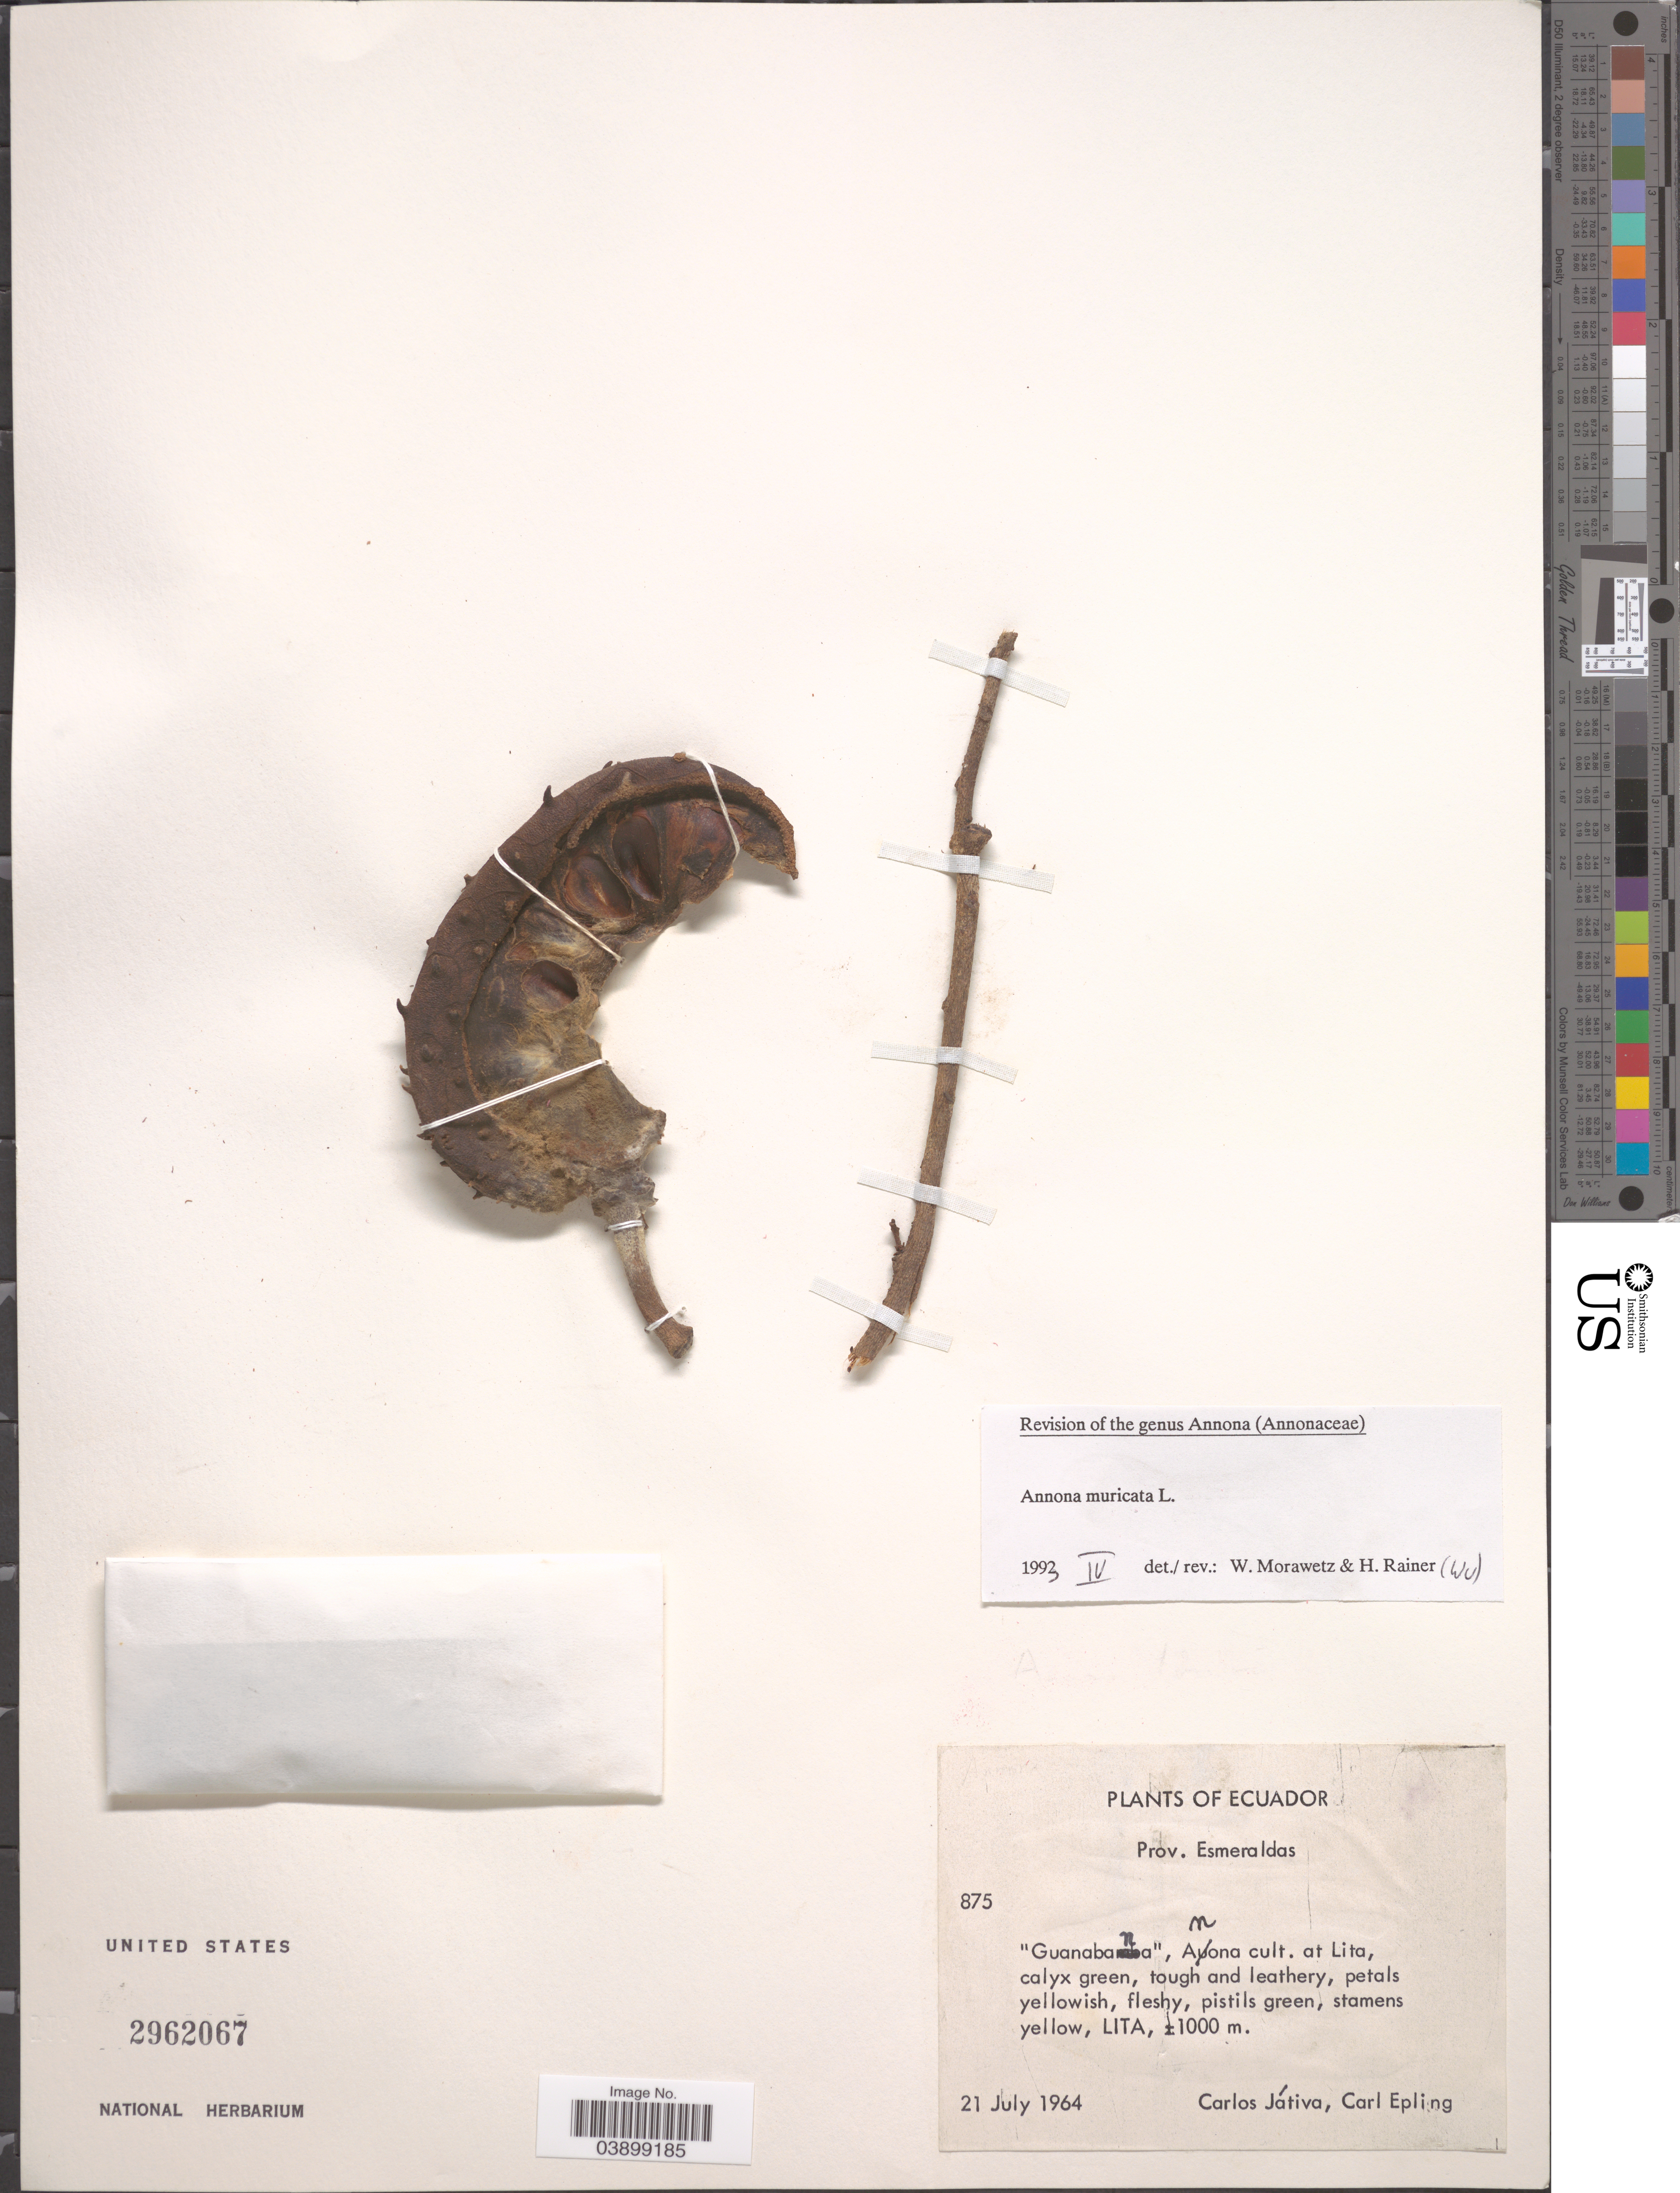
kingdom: Plantae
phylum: Tracheophyta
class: Magnoliopsida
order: Magnoliales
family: Annonaceae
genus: Annona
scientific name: Annona muricata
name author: L.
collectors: C. D. Játiva & C. C. Epling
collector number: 875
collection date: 1964-07-21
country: Ecuador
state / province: Esmeraldas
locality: Anona cult. at Lita.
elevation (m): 1000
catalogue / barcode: US 2962067